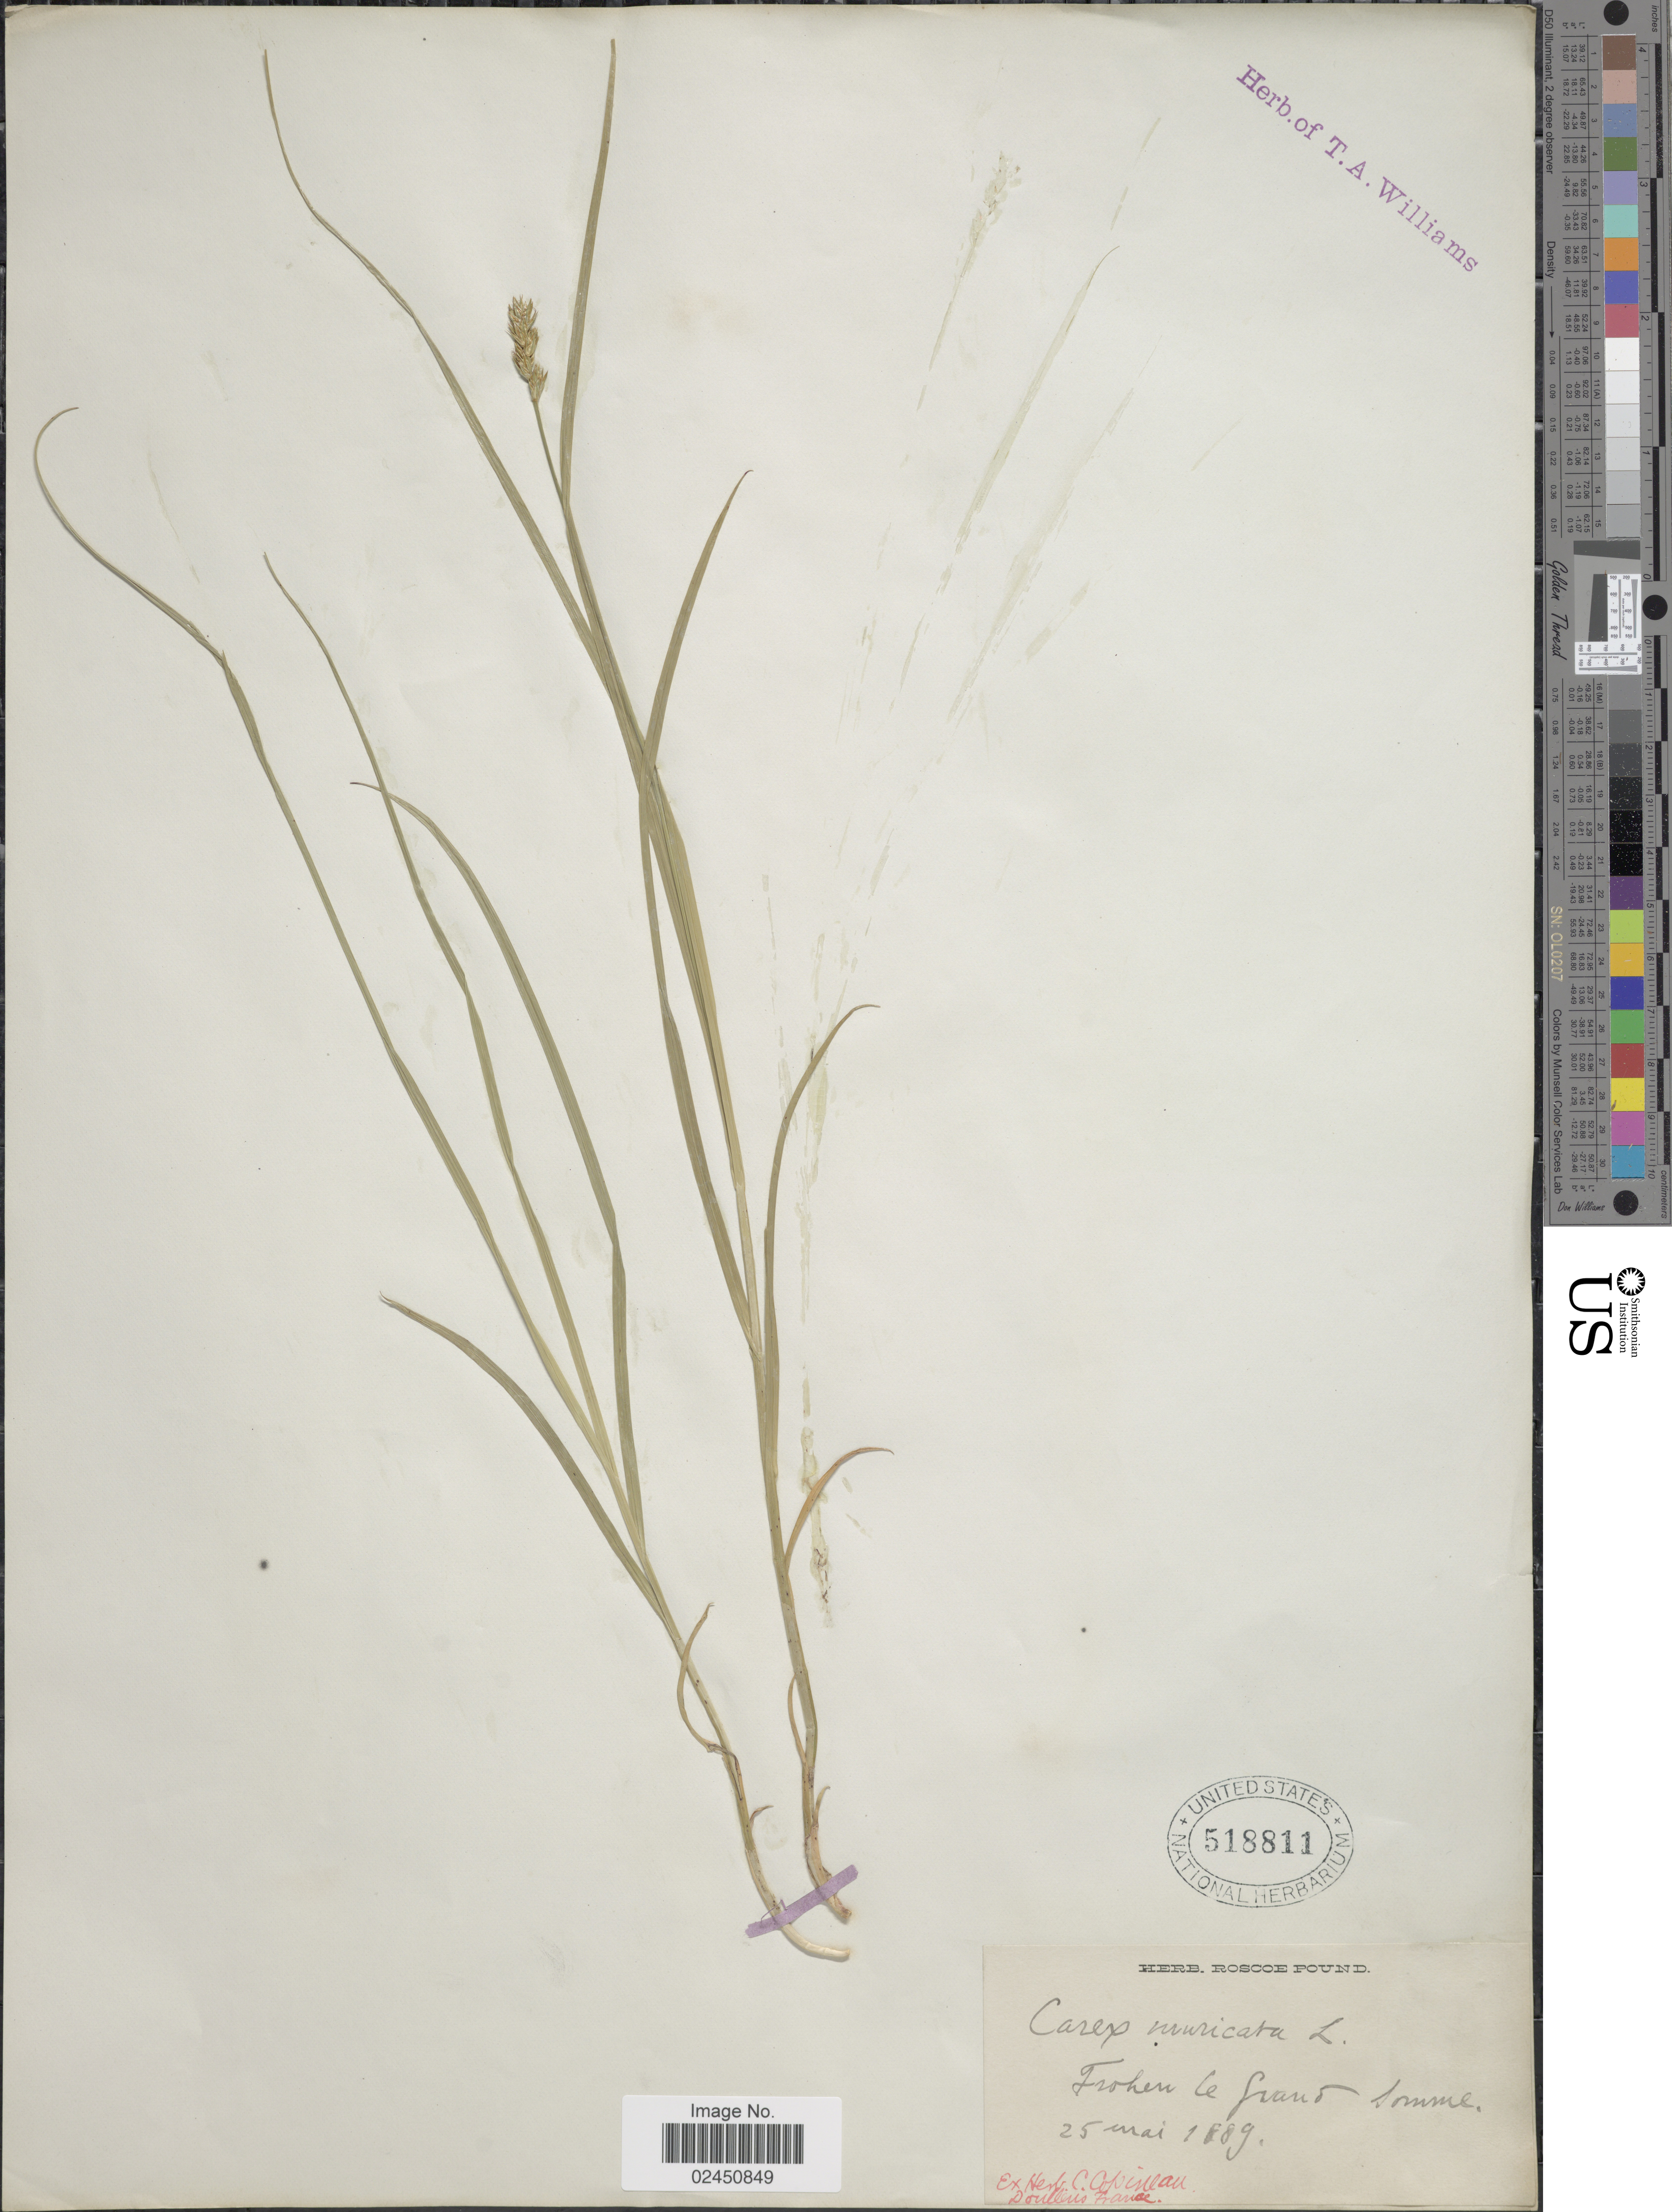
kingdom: Plantae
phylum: Tracheophyta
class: Liliopsida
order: Poales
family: Cyperaceae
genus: Carex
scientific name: Carex muricata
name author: L.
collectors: ex herb. C. Copineau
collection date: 1889-05-25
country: France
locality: Frohen le Grand Somme, Doullens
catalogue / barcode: US 518811